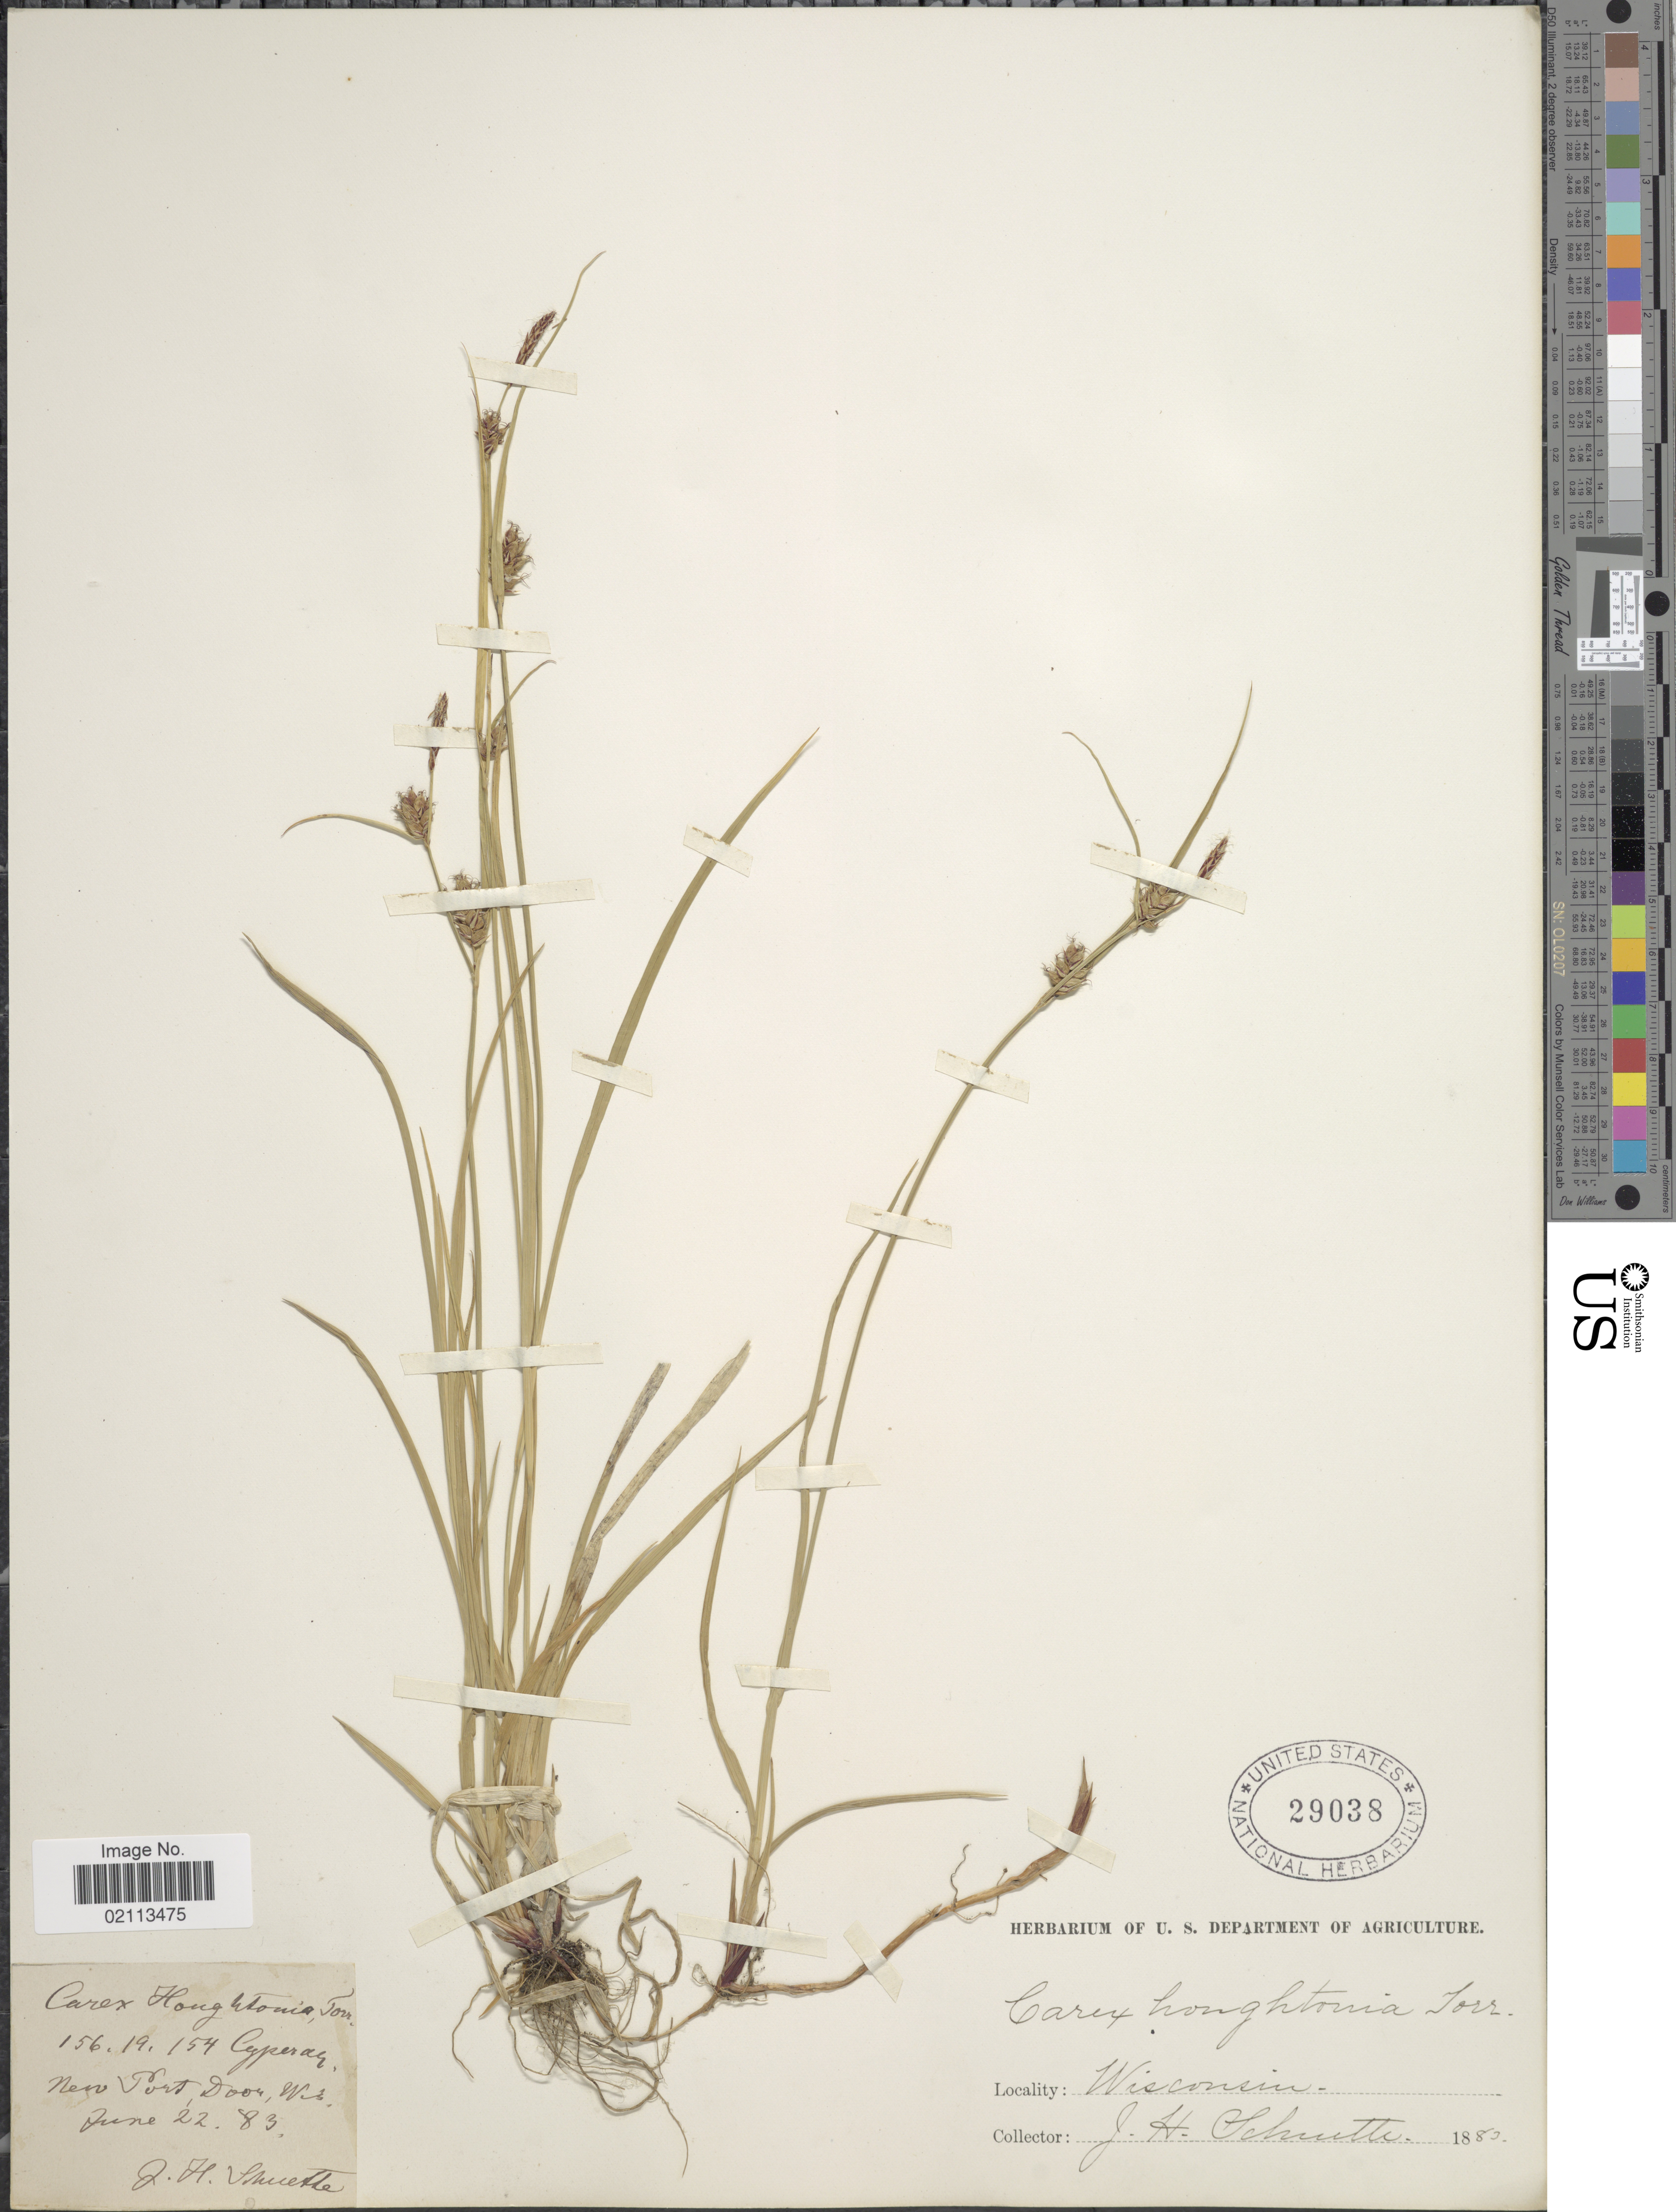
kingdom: Plantae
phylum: Tracheophyta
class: Liliopsida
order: Poales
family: Cyperaceae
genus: Carex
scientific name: Carex houghtoniana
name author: Torr. ex Dewey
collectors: J. H. Schuette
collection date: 1883-06-22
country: United States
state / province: Wisconsin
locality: Near Port Door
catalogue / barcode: US 29038